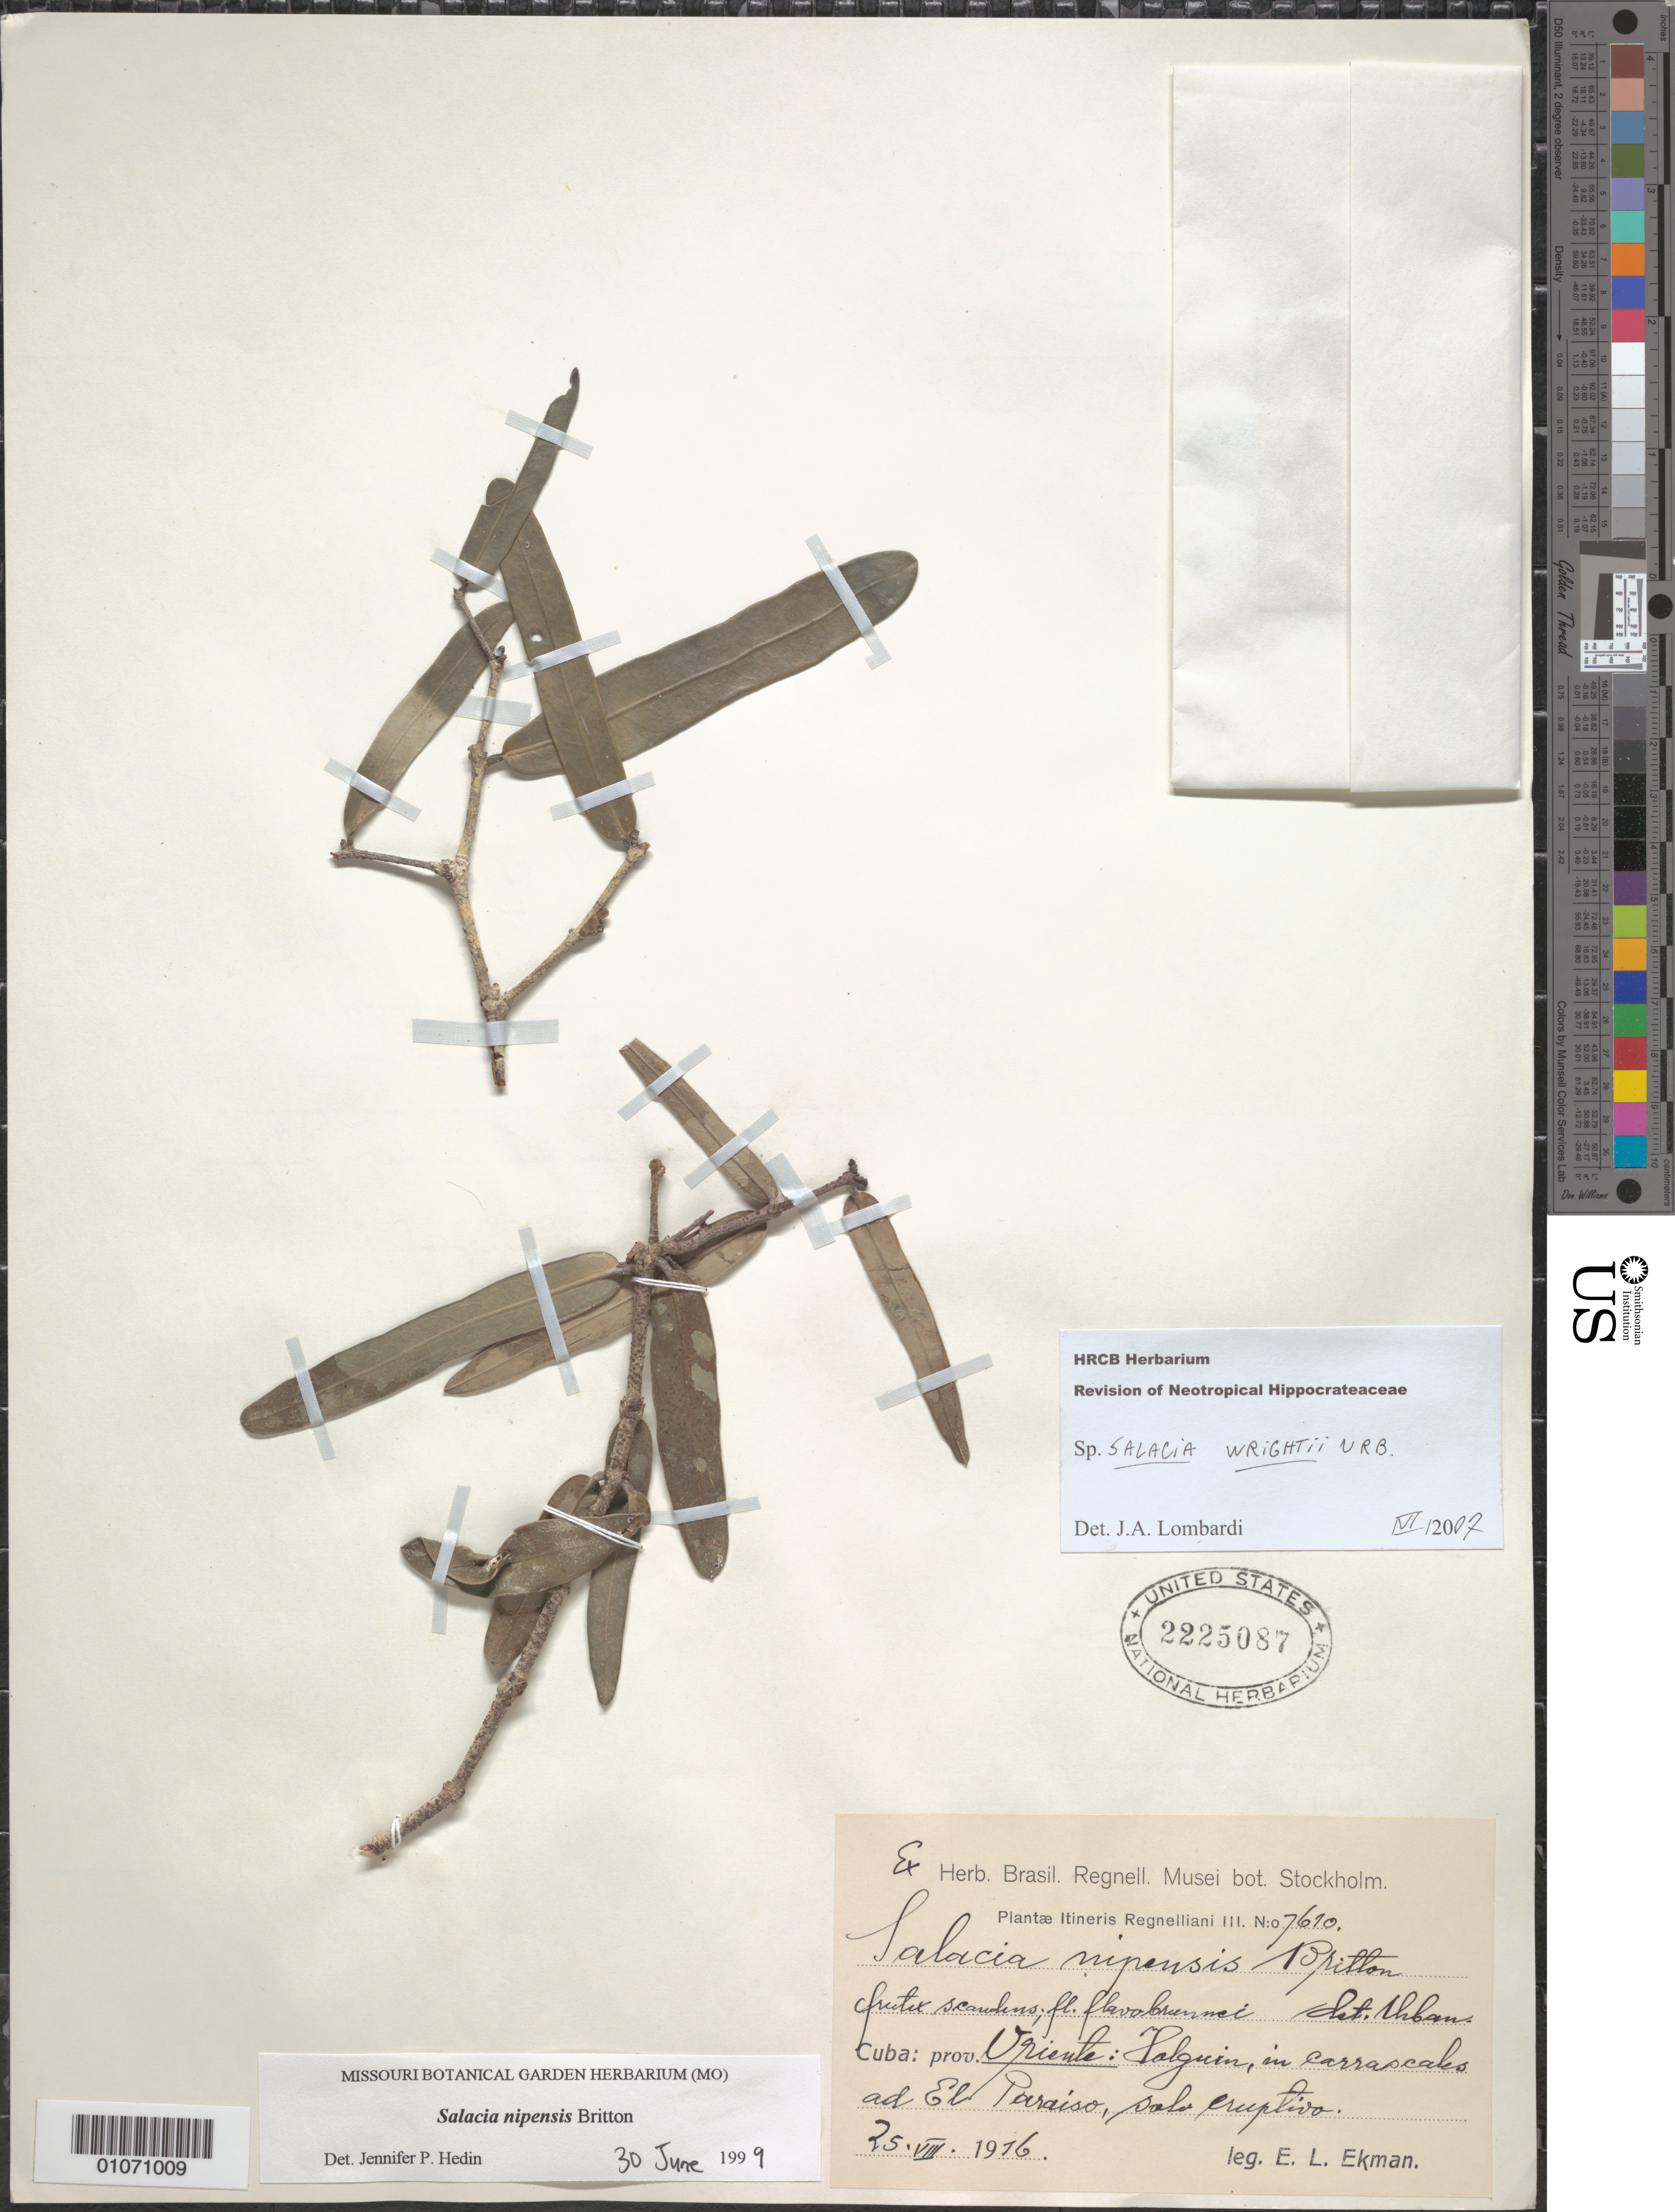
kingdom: Plantae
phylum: Tracheophyta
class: Magnoliopsida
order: Celastrales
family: Celastraceae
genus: Salacia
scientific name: Salacia wrightii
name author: Urb.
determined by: Lombardi, Julio A.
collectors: E. L. Ekman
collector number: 7610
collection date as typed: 25 Aug 1916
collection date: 1916-08-25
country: Cuba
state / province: Oriente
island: Cuba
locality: Jalquin, in carrascales ad El Paraiso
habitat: Solo eruptiva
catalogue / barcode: US 2225087